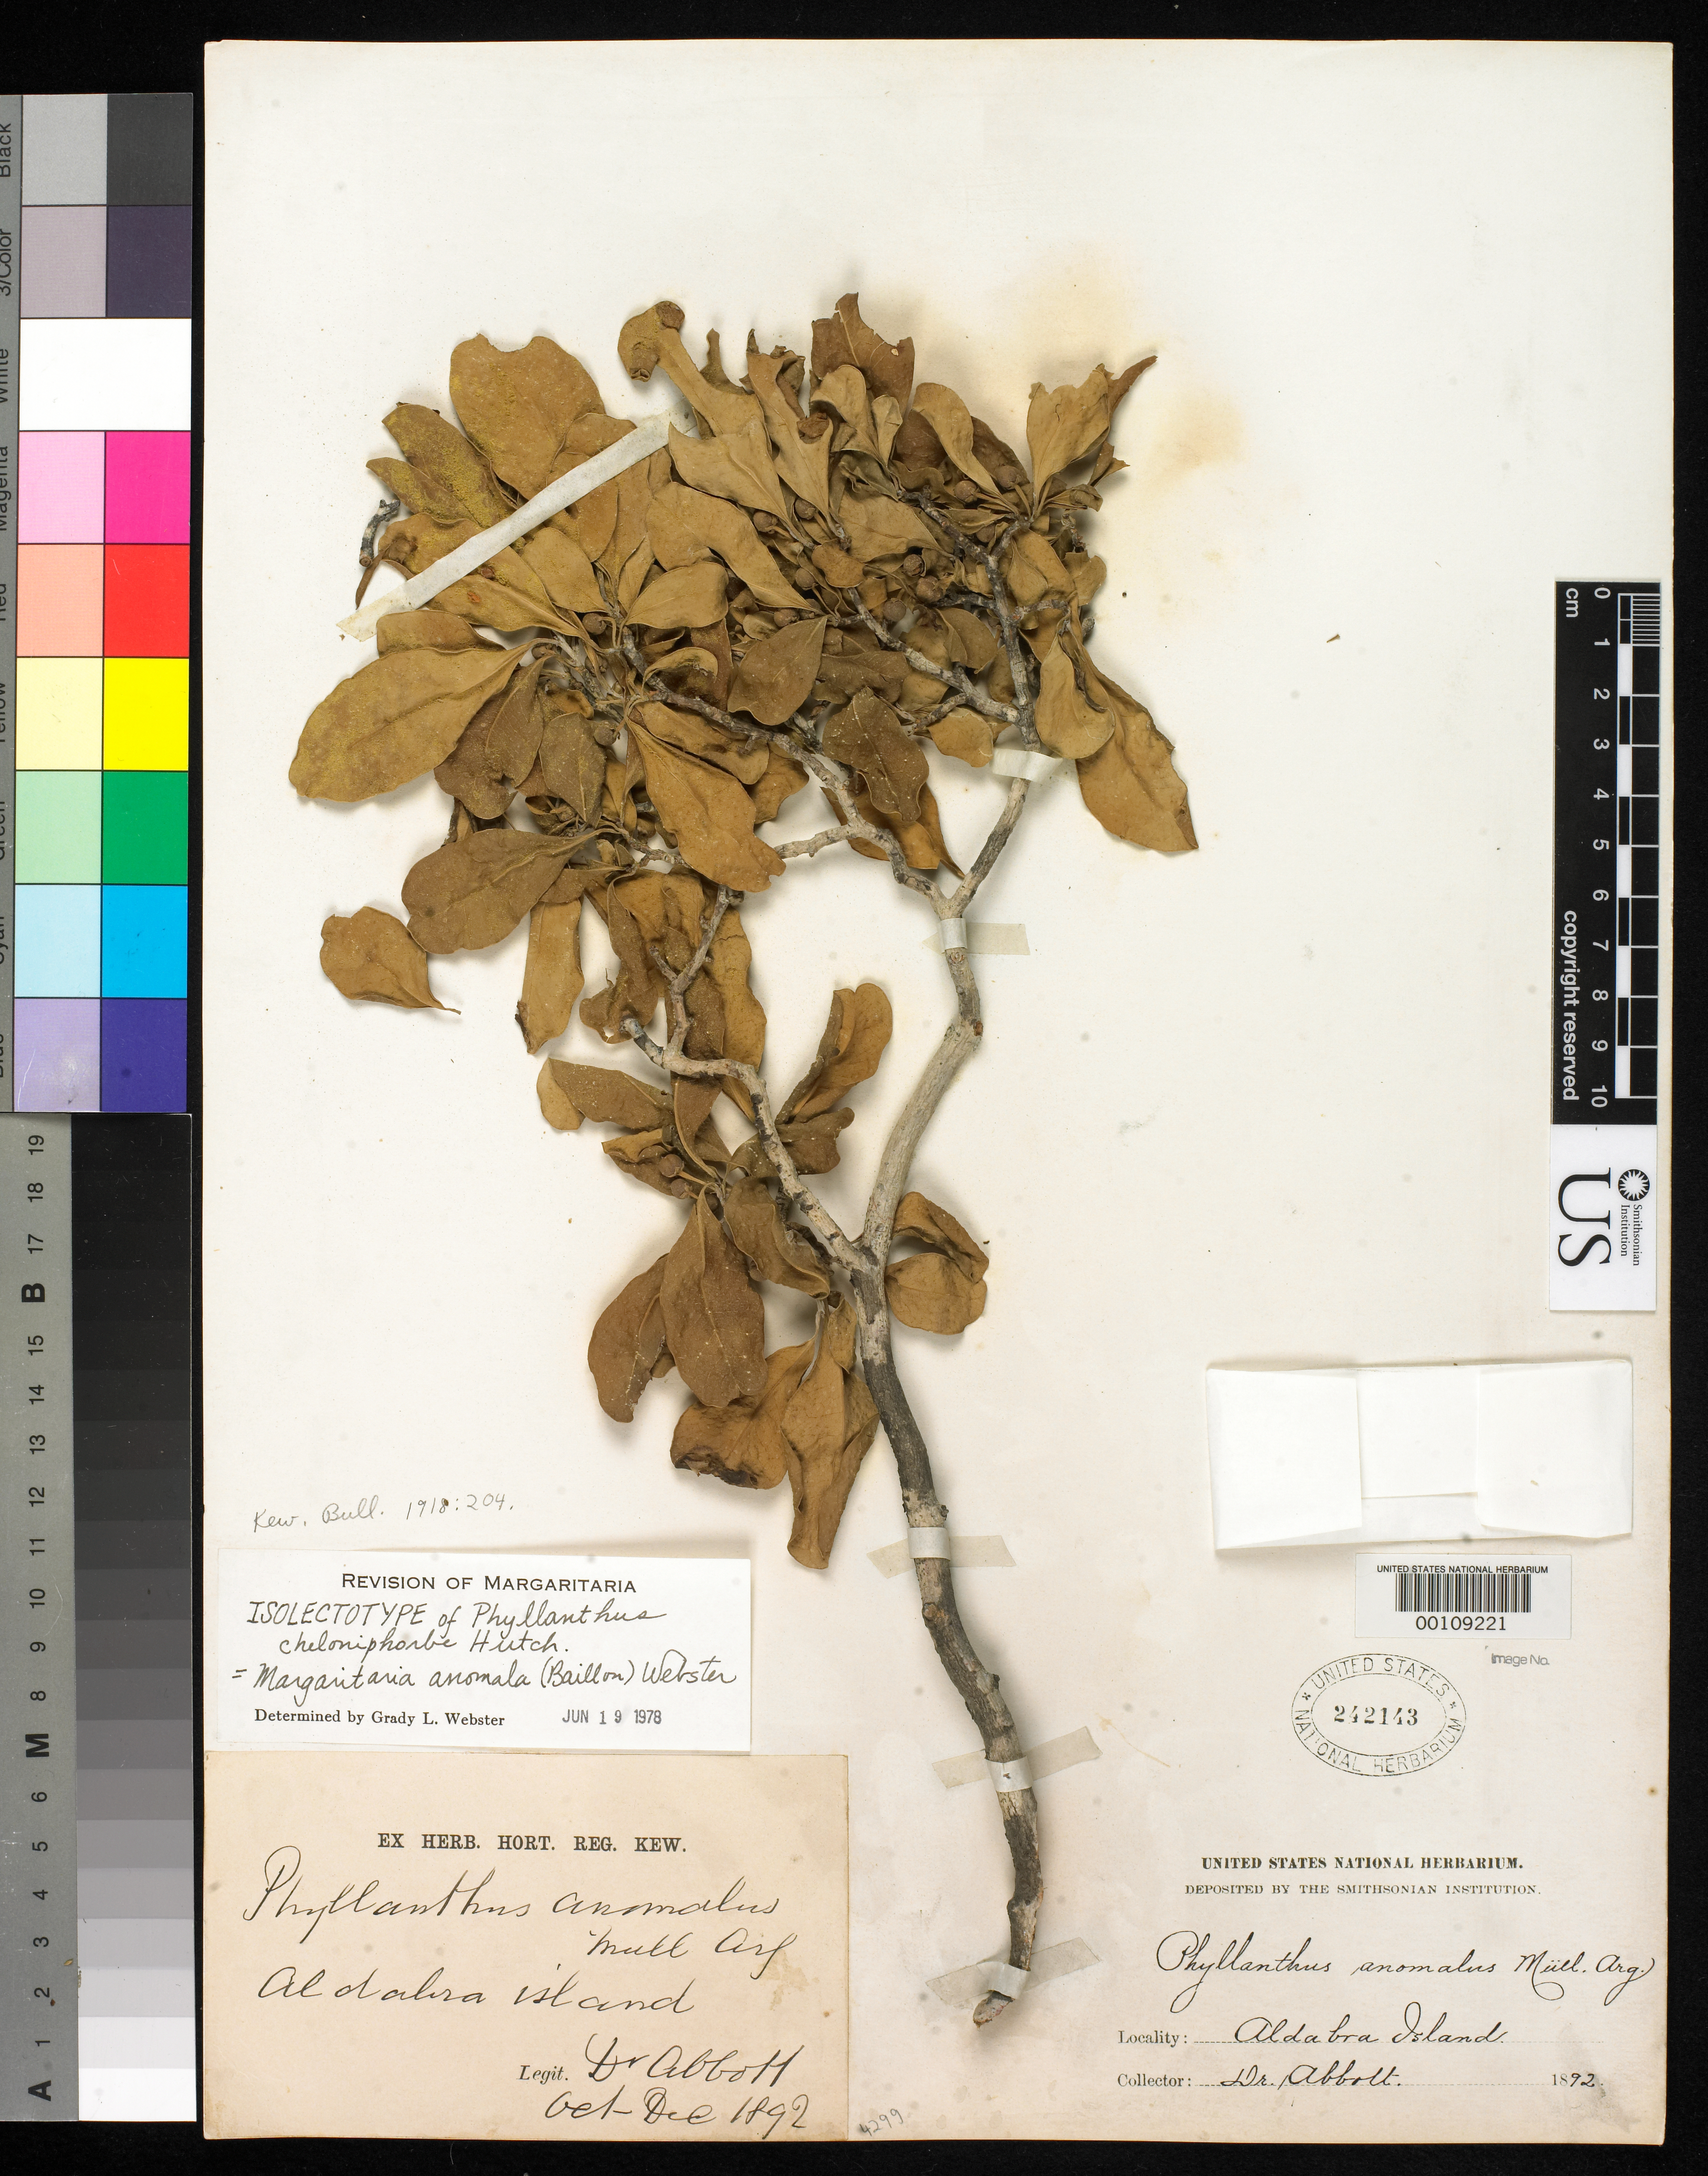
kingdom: Plantae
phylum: Tracheophyta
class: Magnoliopsida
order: Malpighiales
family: Phyllanthaceae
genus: Phyllanthus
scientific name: Phyllanthus cheloniphorbe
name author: Hutch.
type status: Isolectotype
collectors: W. L. Abbott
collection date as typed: Oct 1892 to -- Dec 1897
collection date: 1892-10/1897-12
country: Seychelles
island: Aldabra Atoll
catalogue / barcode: US 242143